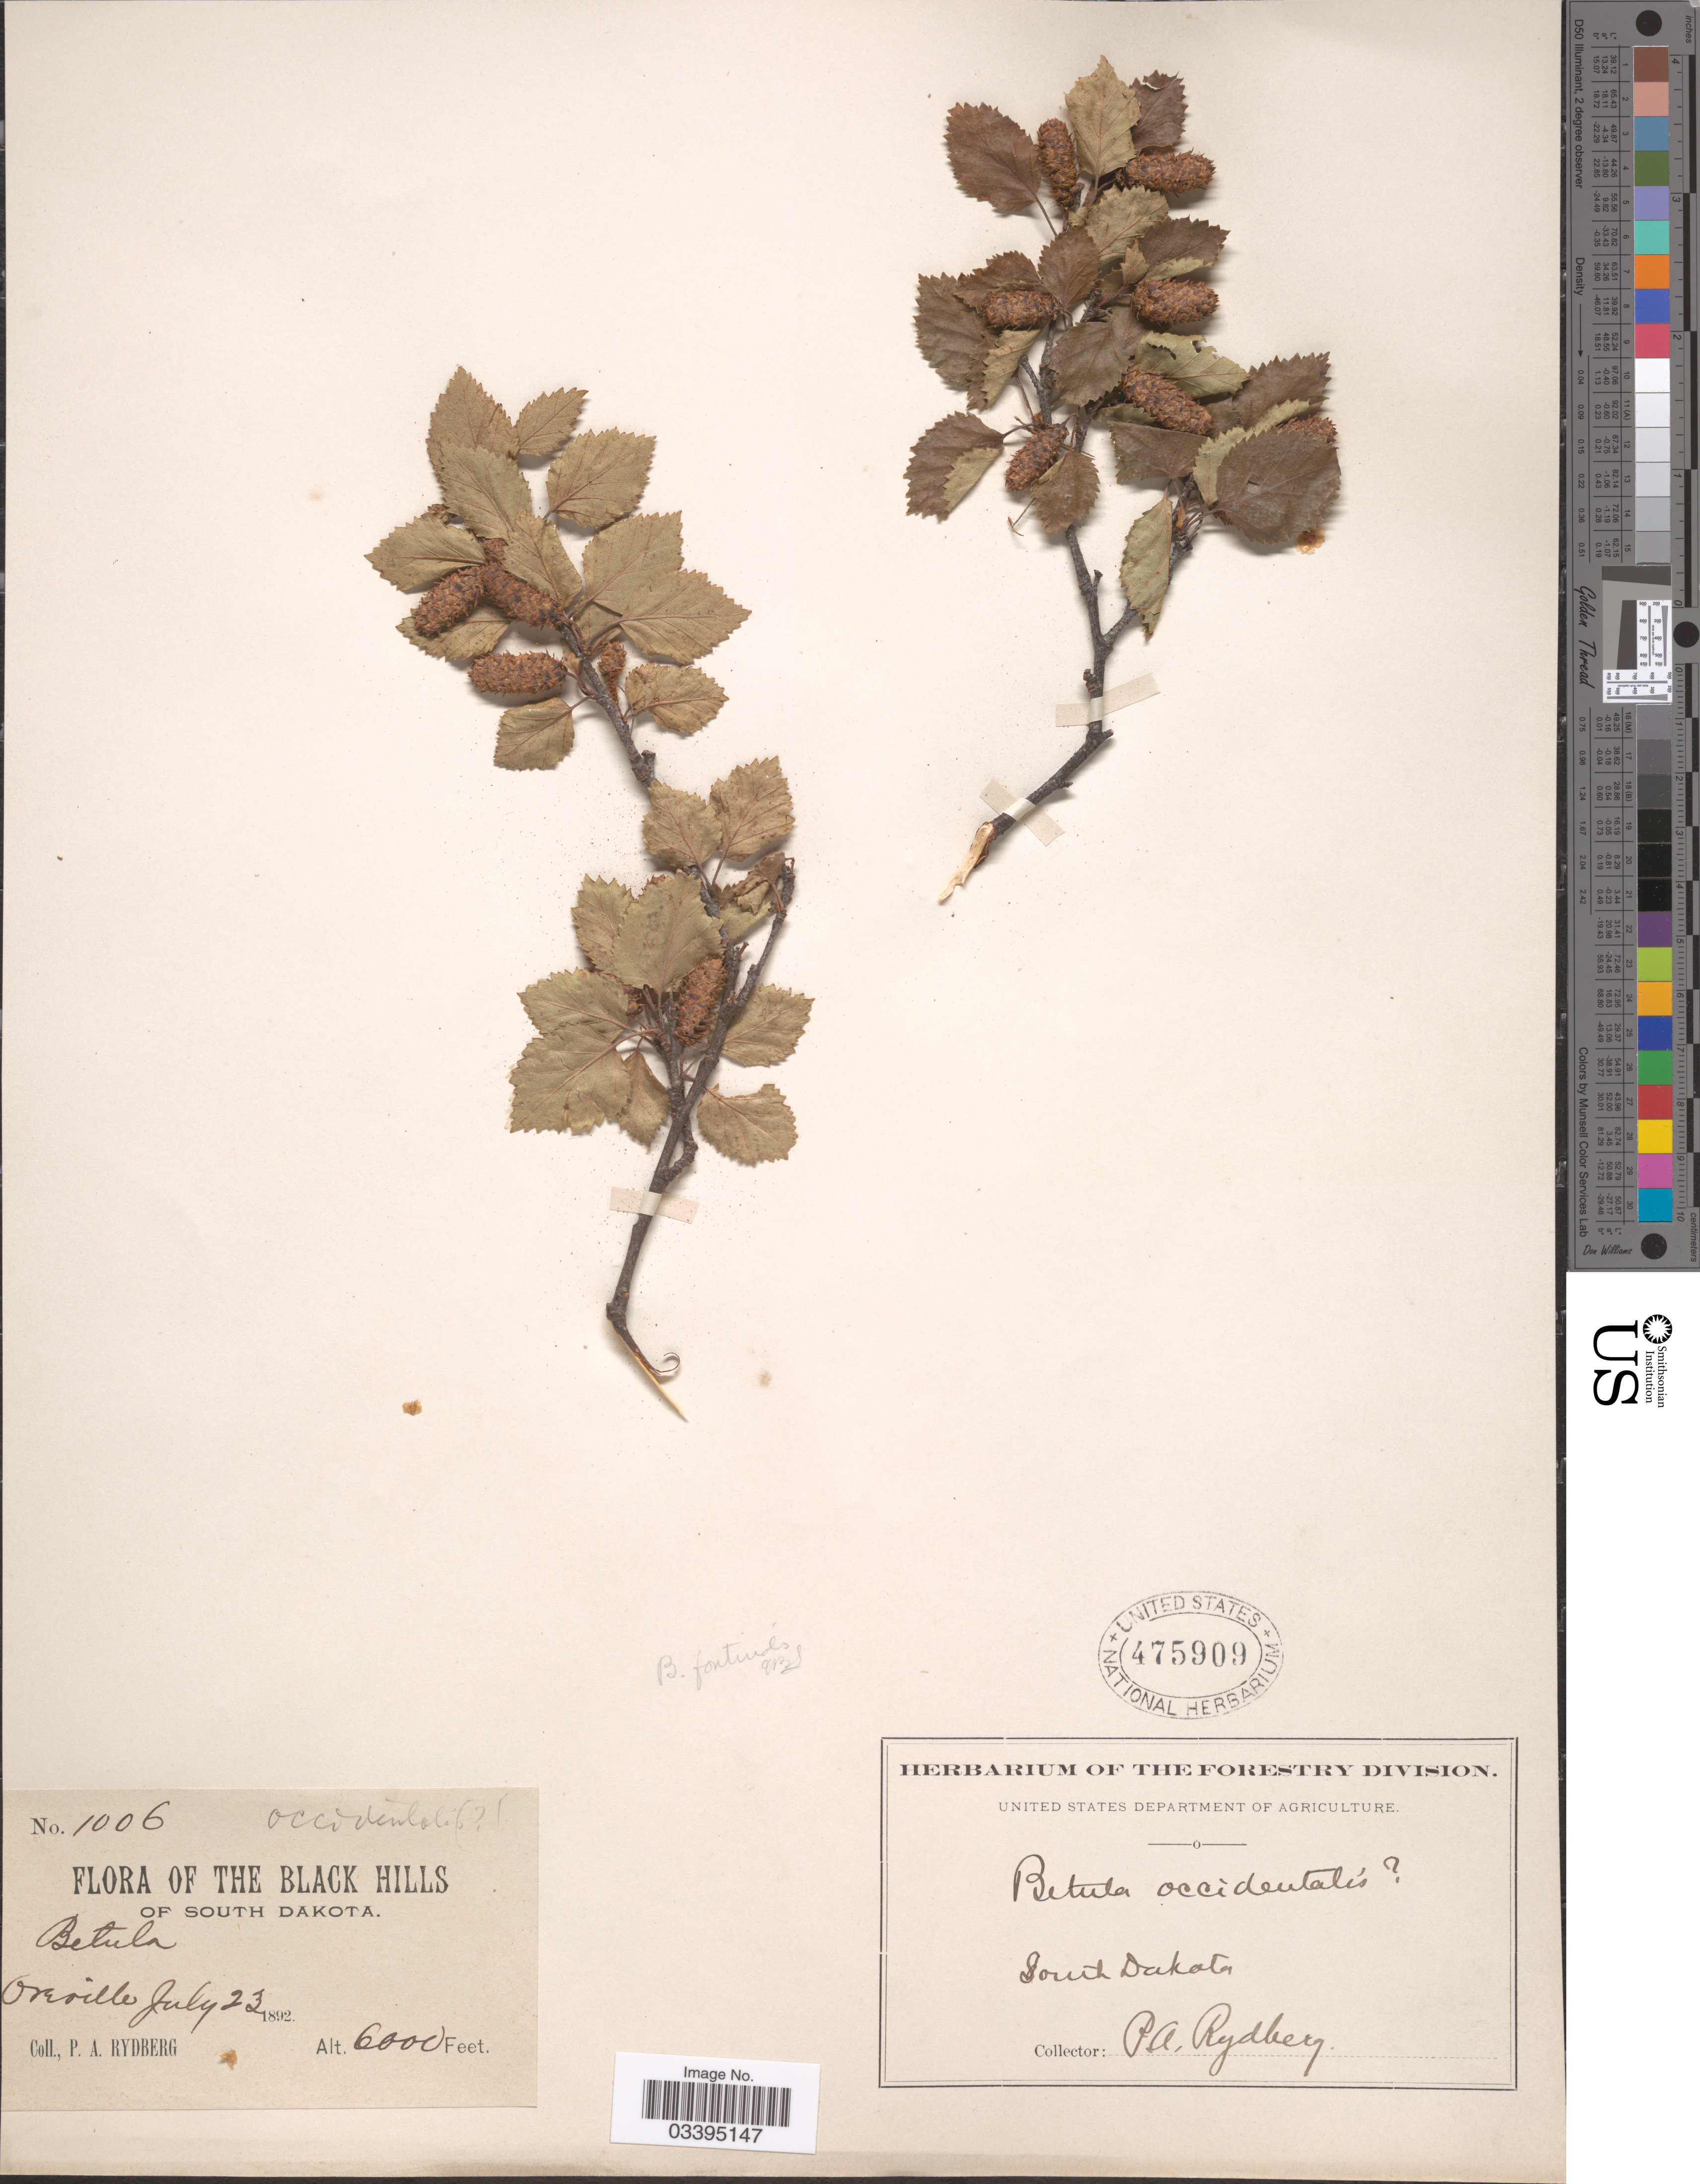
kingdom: Plantae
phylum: Tracheophyta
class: Magnoliopsida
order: Fagales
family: Betulaceae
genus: Betula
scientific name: Betula fontinalis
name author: Sarg.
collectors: P. A. Rydberg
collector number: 1006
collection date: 1892-07-23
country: United States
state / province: South Dakota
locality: The Black Hills. Oreville.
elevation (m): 1829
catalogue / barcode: US 475909